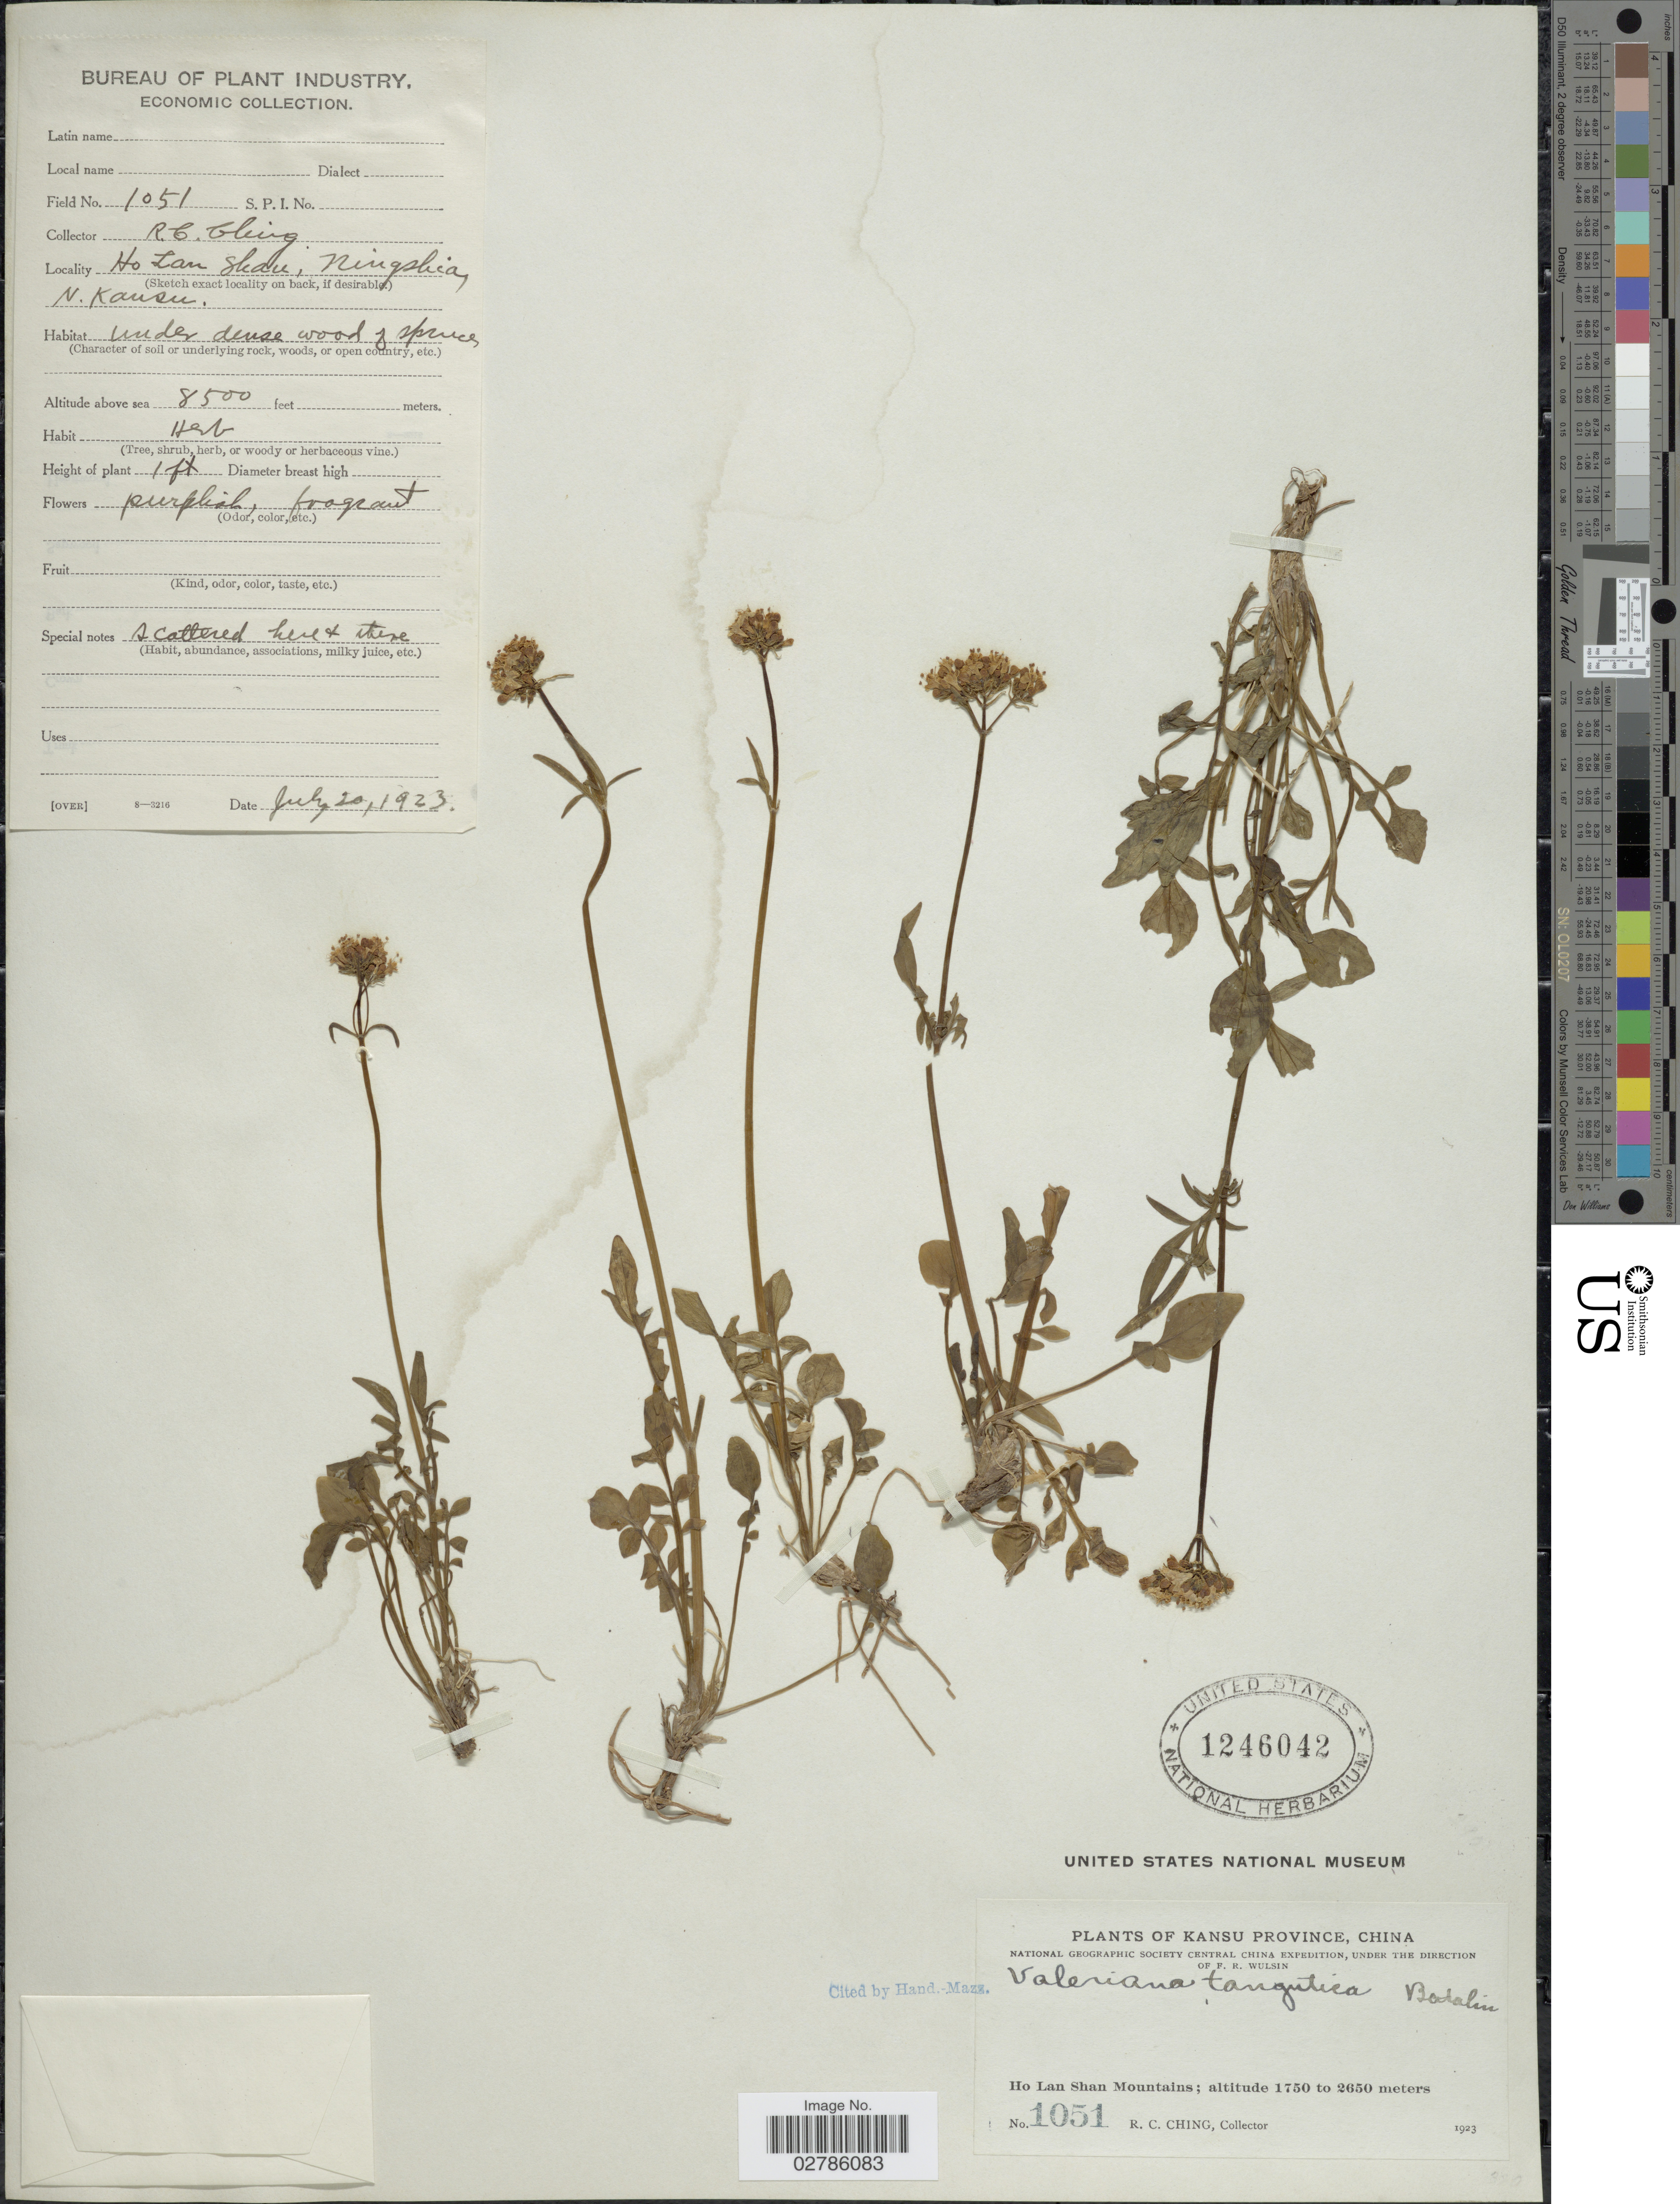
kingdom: Plantae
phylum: Tracheophyta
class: Magnoliopsida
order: Dipsacales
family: Caprifoliaceae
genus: Valeriana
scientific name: Valeriana tangutica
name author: Batalin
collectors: R. C. Ching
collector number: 1051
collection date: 1923-07-20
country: China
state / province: Gansu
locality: Kansu Province. Ho Lan Shan Mountains, Ningshia, N. Kansu.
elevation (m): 2591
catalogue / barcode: US 1246042